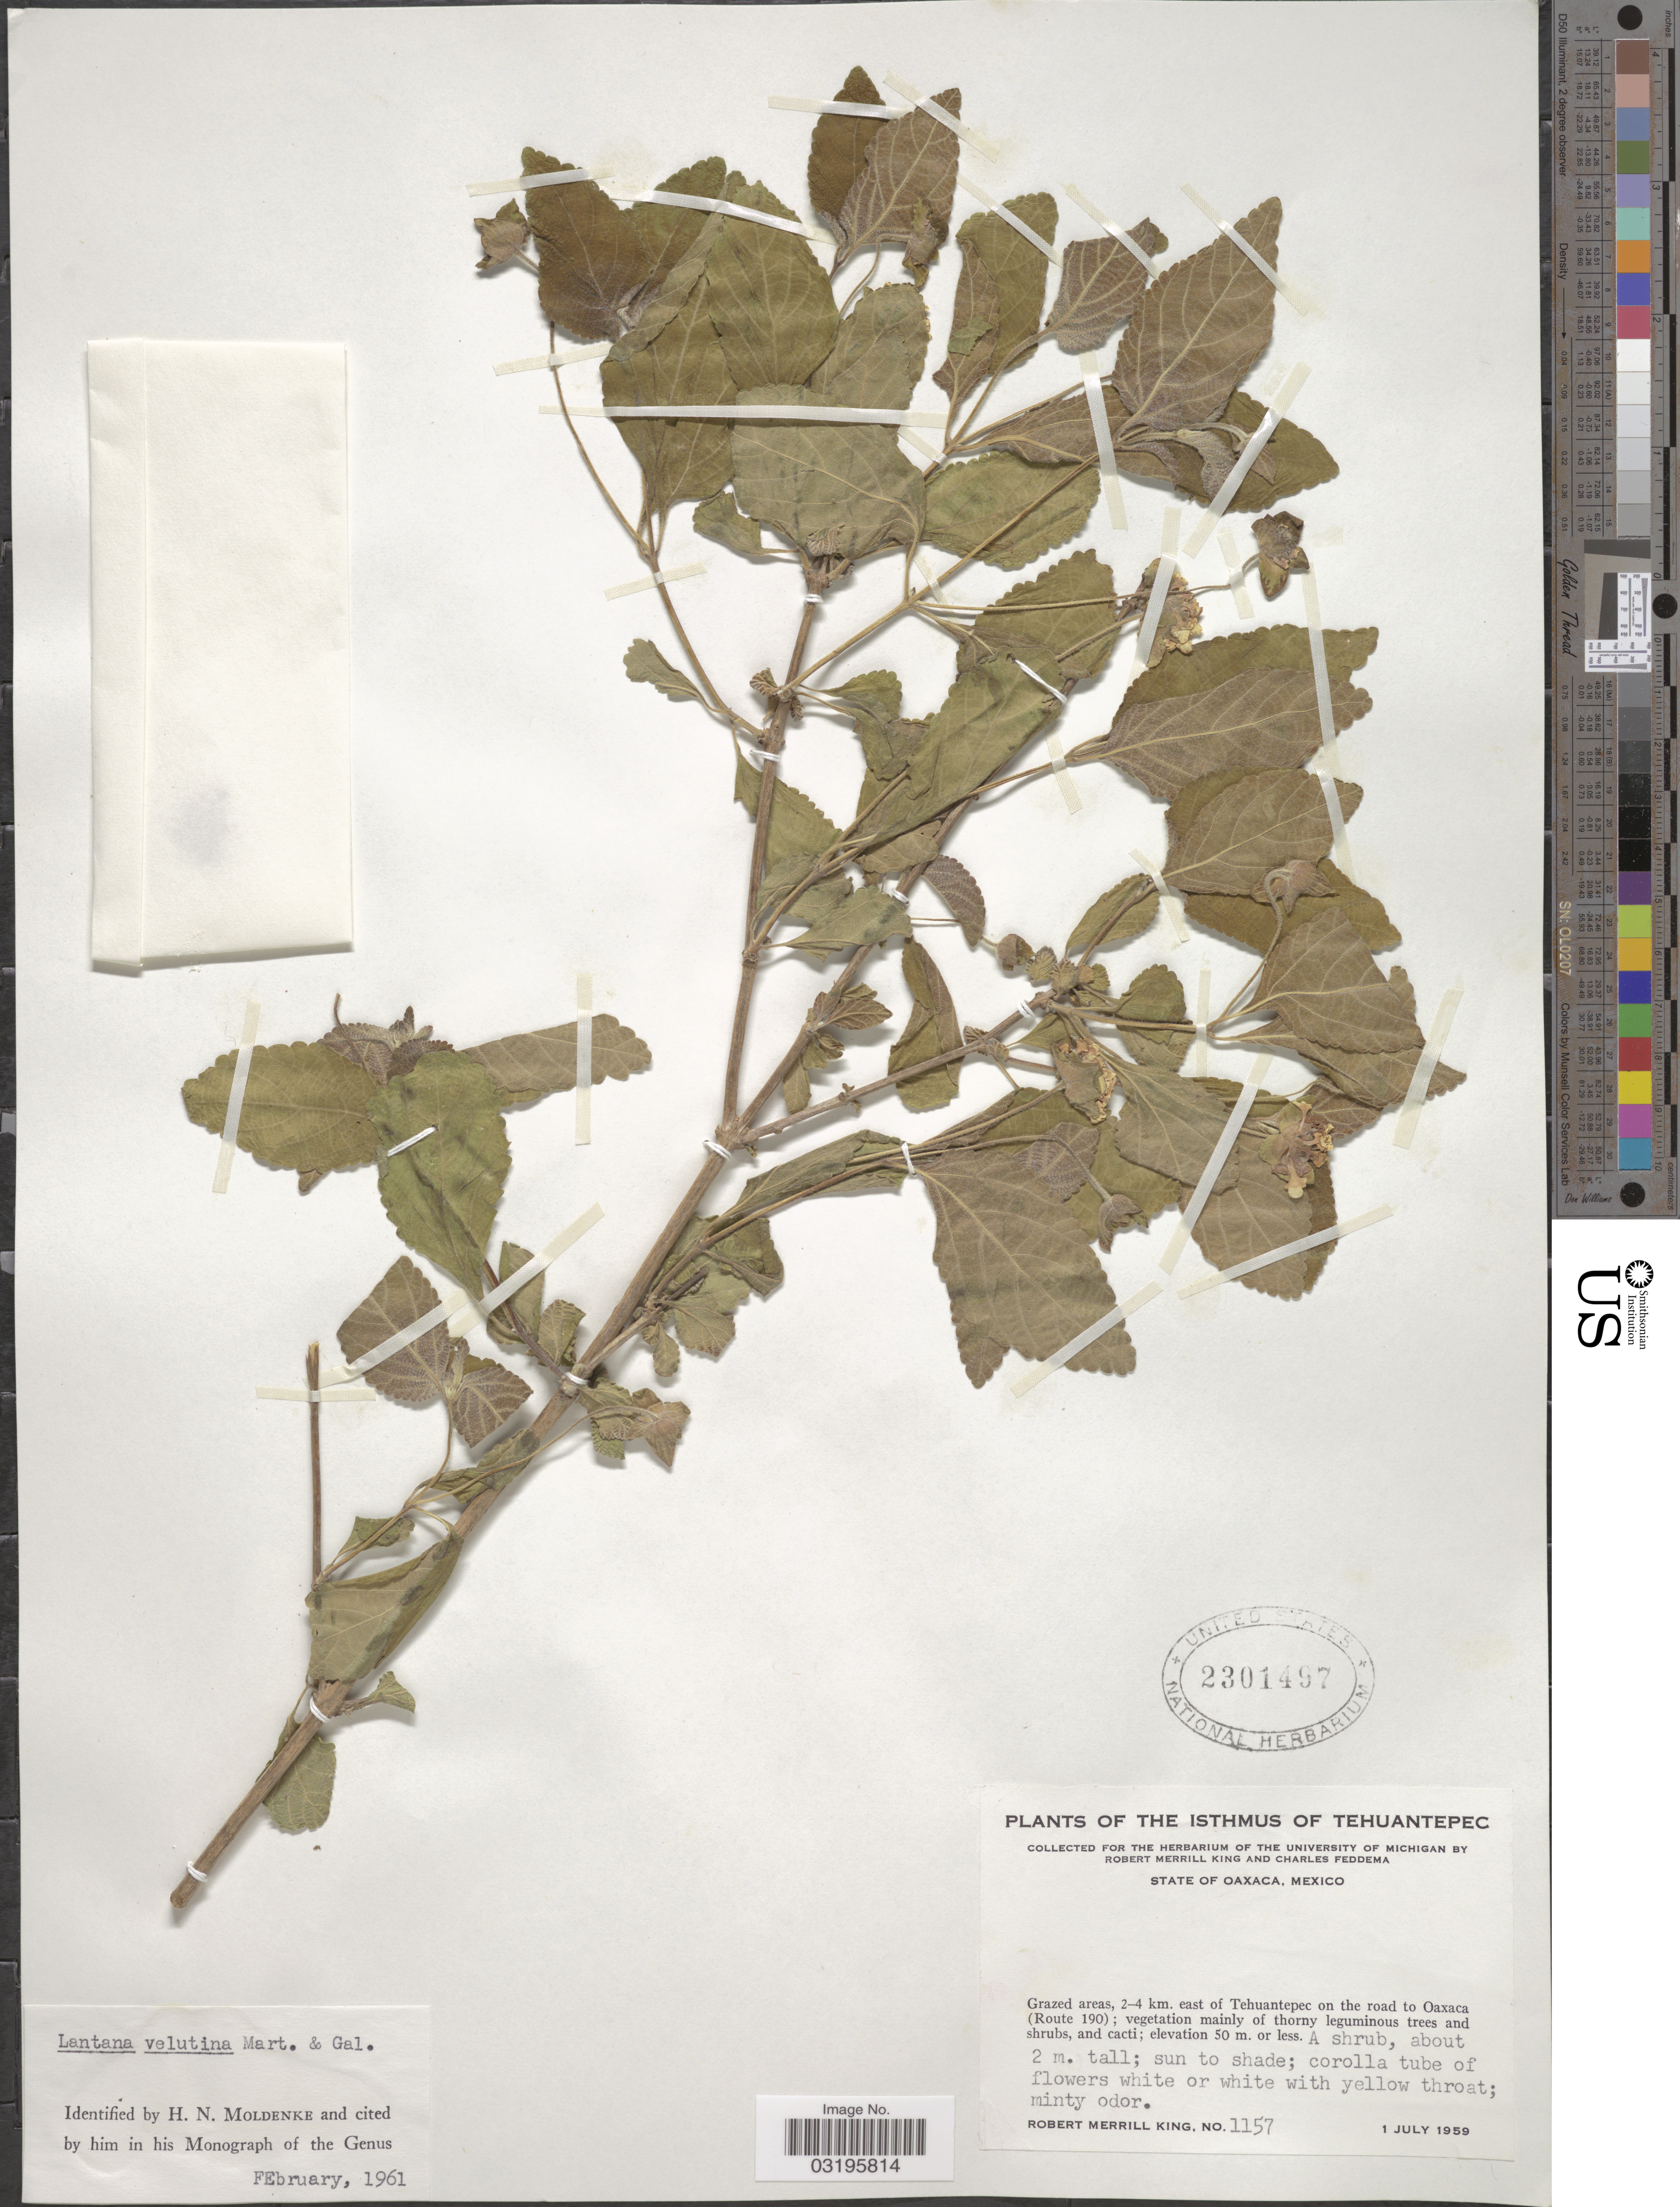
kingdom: Plantae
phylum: Tracheophyta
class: Magnoliopsida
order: Lamiales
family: Verbenaceae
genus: Lantana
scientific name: Lantana velutina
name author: M. Martens & Galeotti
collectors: R. M. King & C. Feddema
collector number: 1157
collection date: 1959-07-01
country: Mexico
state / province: Oaxaca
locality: Isthmus of Tehuantepec. Grazed areas, 2-4 km. east of Tehuantepec on the road to Oaxaca (Route 190).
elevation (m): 50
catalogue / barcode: US 2301497